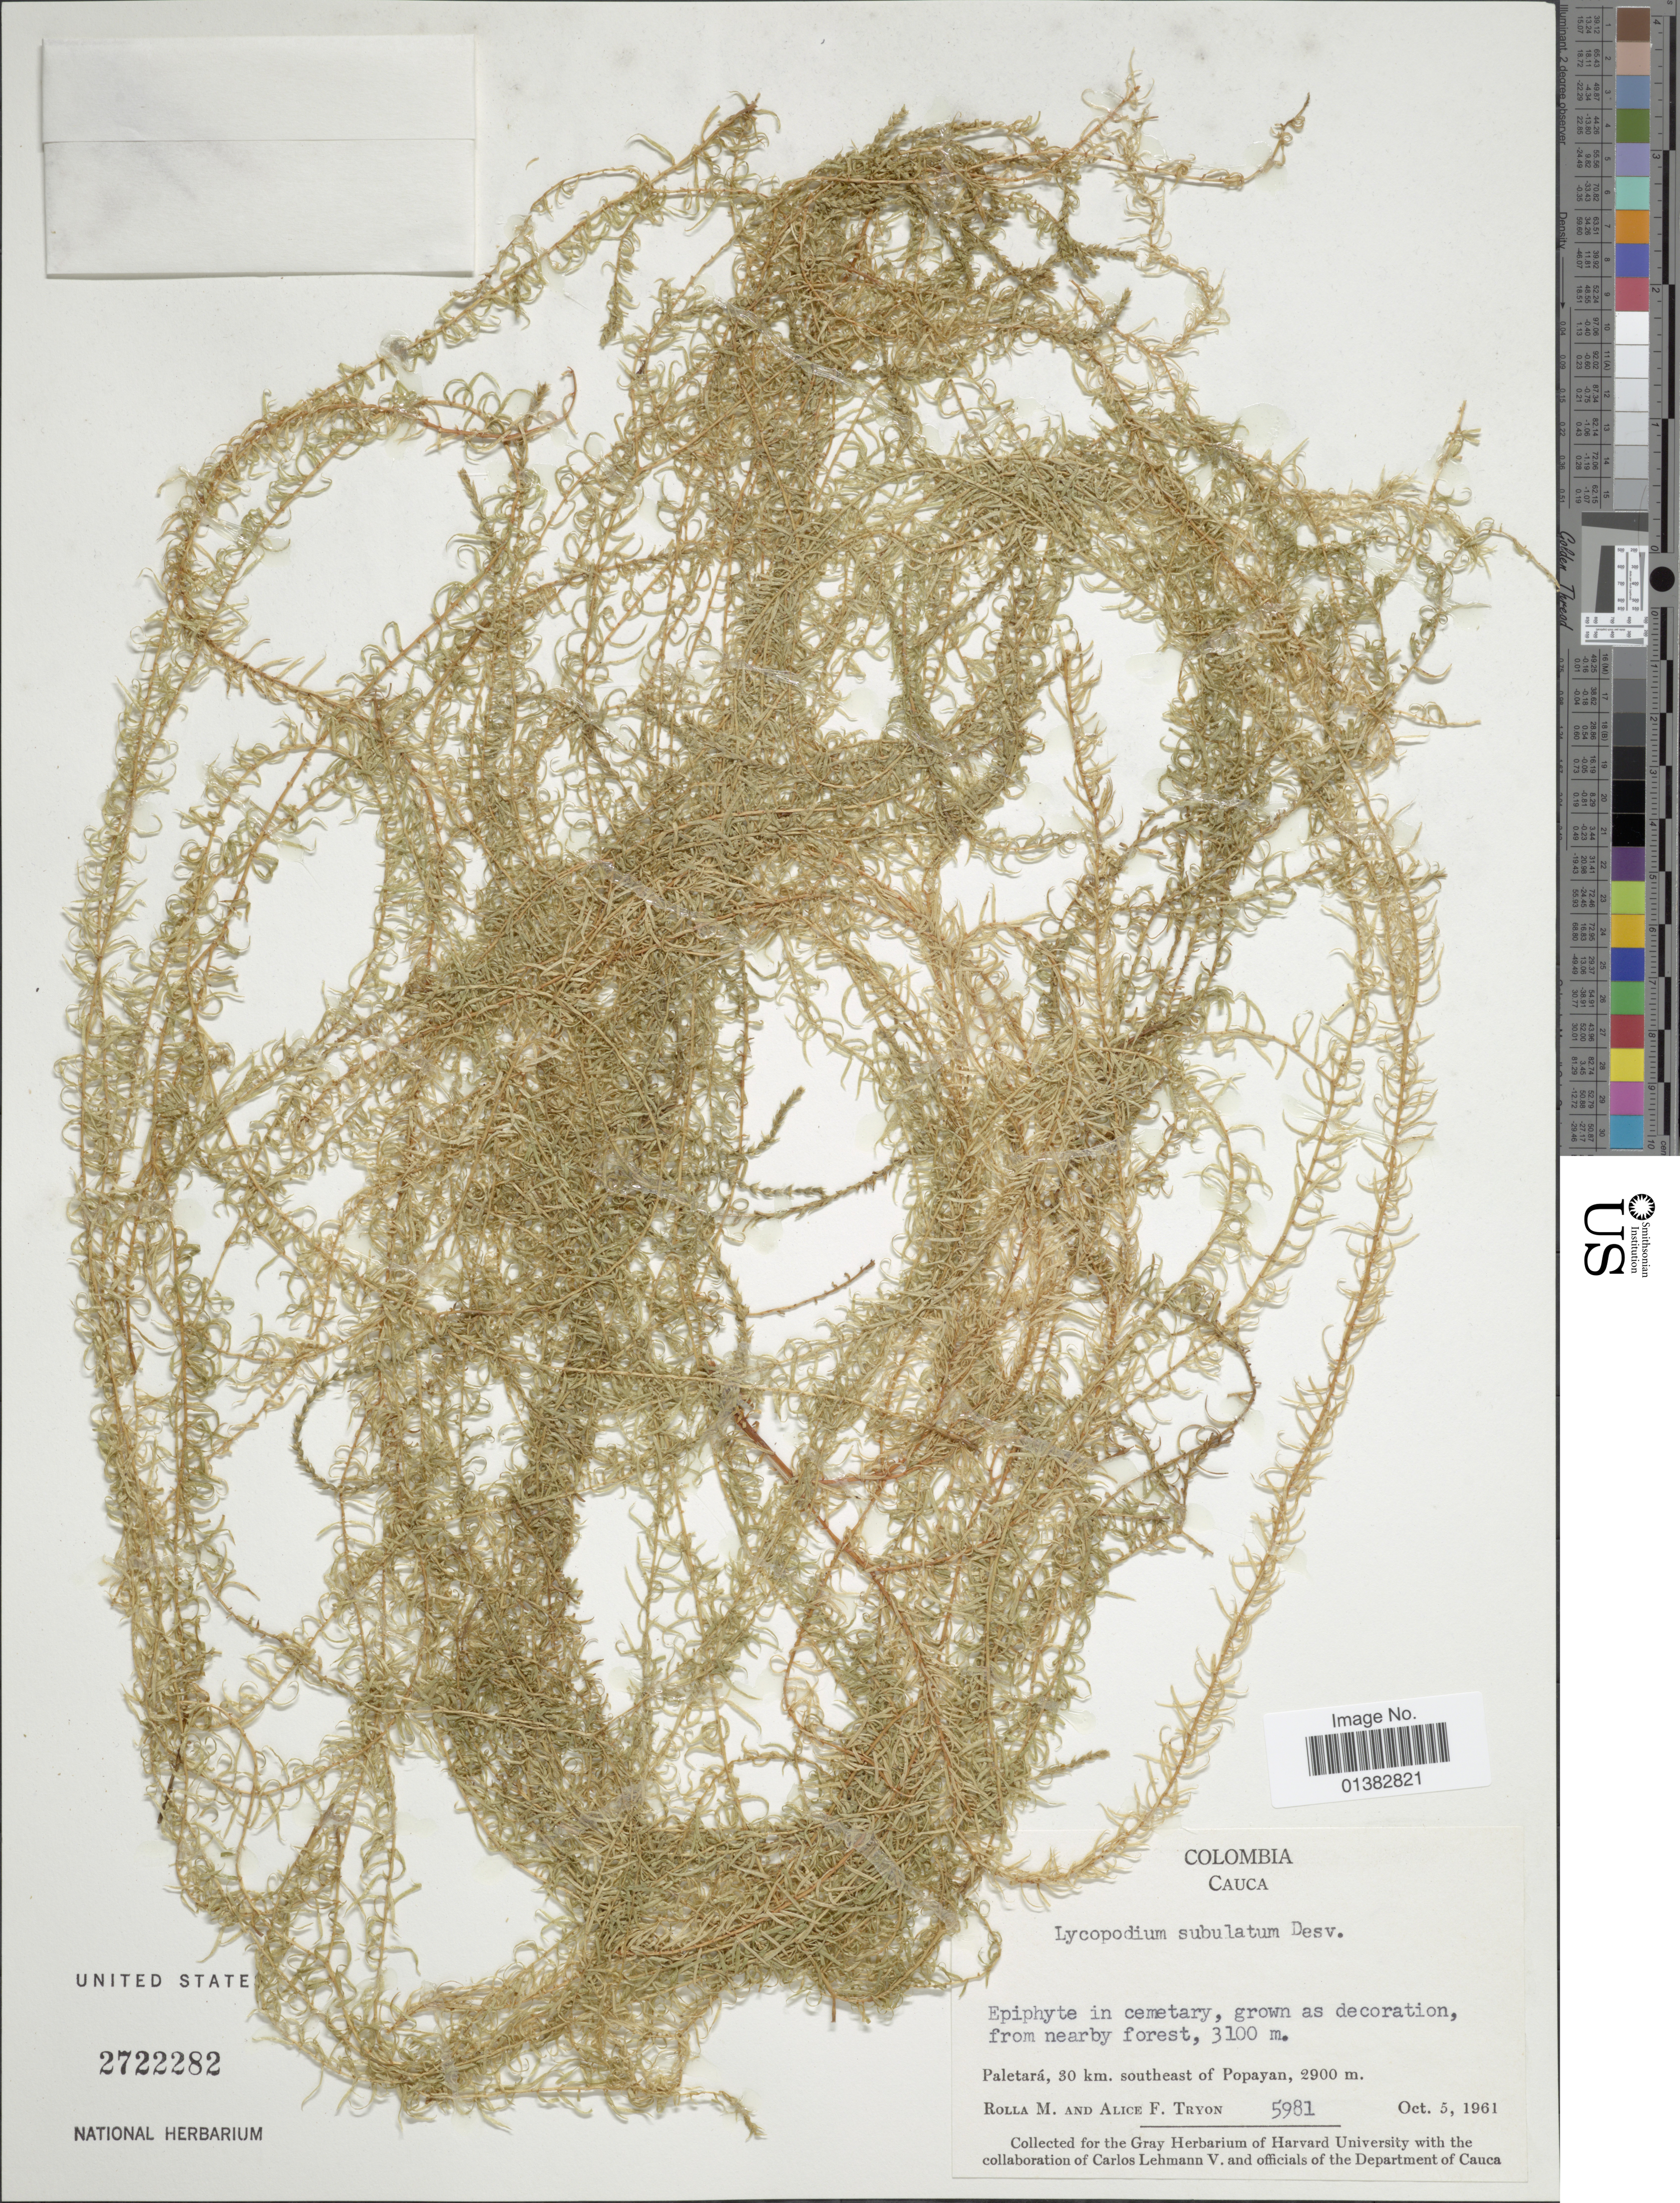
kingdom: Plantae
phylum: Tracheophyta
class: Lycopodiopsida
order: Lycopodiales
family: Lycopodiaceae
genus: Phlegmariurus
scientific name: Phlegmariurus subulatus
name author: (Desv. ex Poir.) B. Øllg.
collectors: R. M. Tryon & A. F. Tryon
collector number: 5981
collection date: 1961-10-05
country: Colombia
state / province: Cauca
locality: Paletará, 30 km. southeast of Popayan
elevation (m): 2900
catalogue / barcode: US 2722282